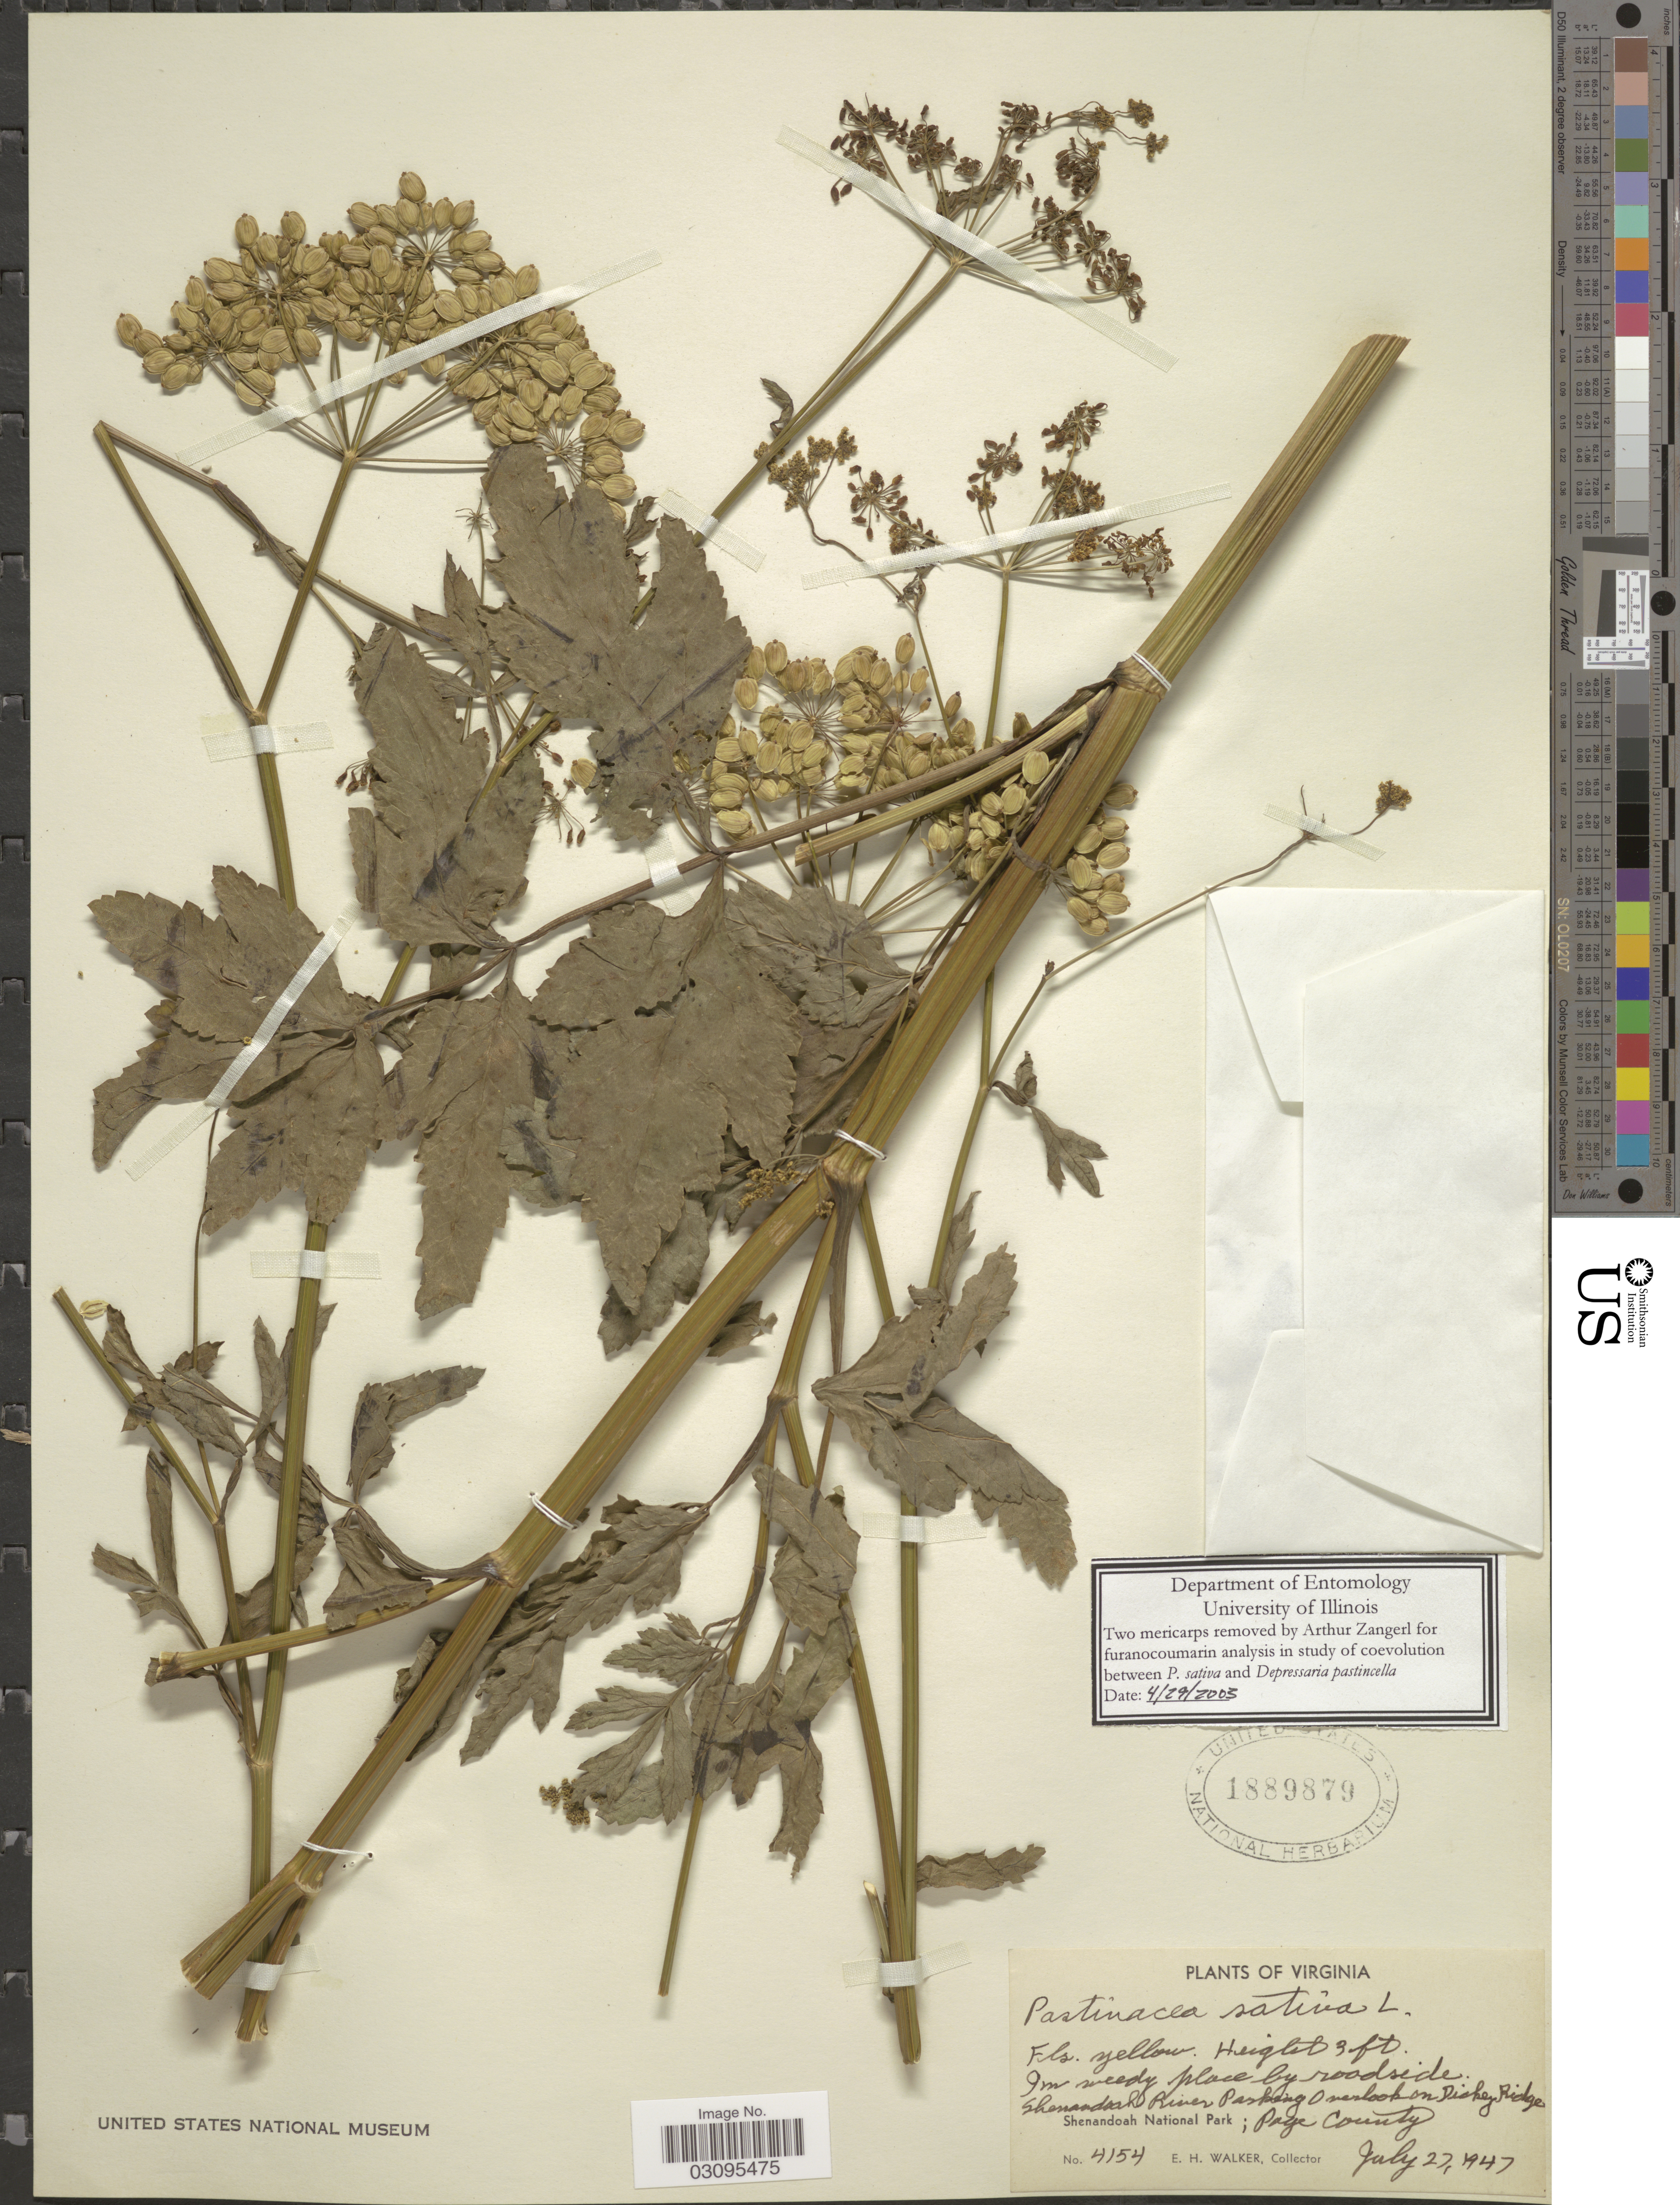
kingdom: Plantae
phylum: Tracheophyta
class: Magnoliopsida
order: Apiales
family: Apiaceae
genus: Pastinaca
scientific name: Pastinaca sativa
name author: L.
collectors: E. H. Walker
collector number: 4154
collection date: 1948-07-27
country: United States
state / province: Virginia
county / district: Page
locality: Shenandoah River Parking, Overlook on Dickey Ridge, Shenandoah National Park; Page County.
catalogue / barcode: US 1889879